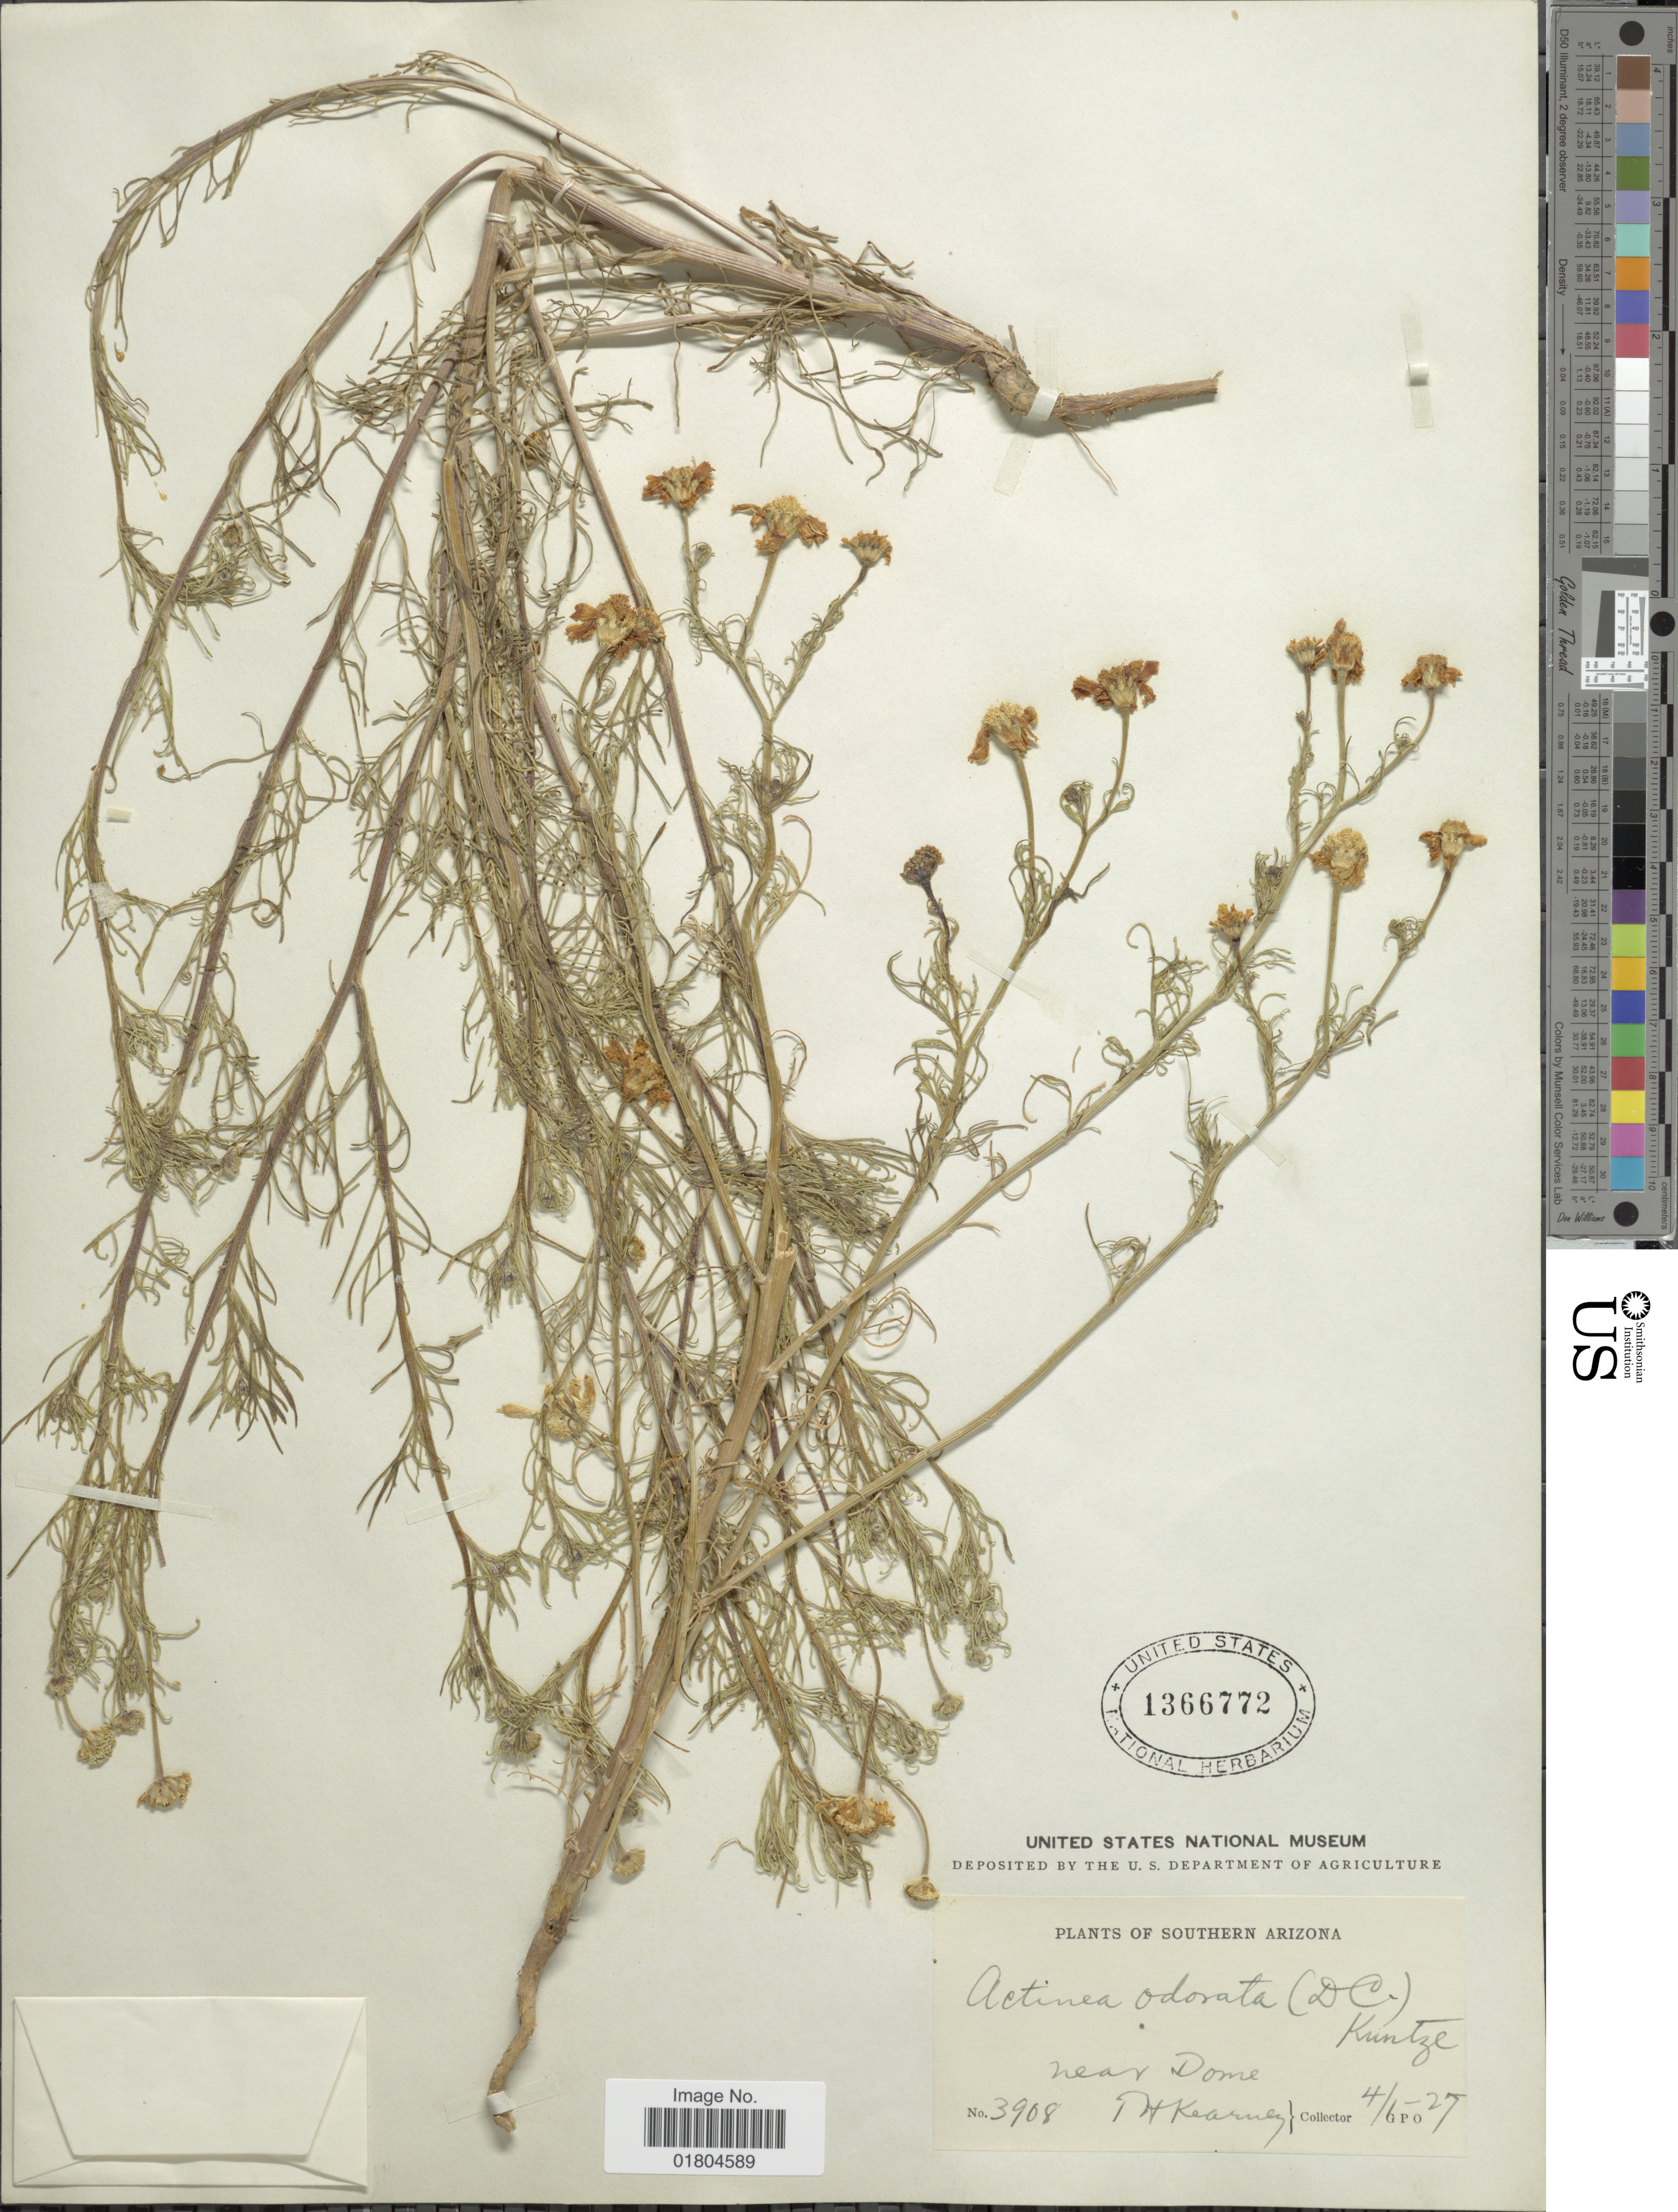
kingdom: Plantae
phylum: Tracheophyta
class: Magnoliopsida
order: Asterales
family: Asteraceae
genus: Hymenoxys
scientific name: Hymenoxys odorata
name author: DC.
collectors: T. H. Kearney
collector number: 3908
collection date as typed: Transcribed d/m/y: 1/4/27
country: United States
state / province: Arizona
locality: Southern Arizona. Near Dome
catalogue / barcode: US 1366772